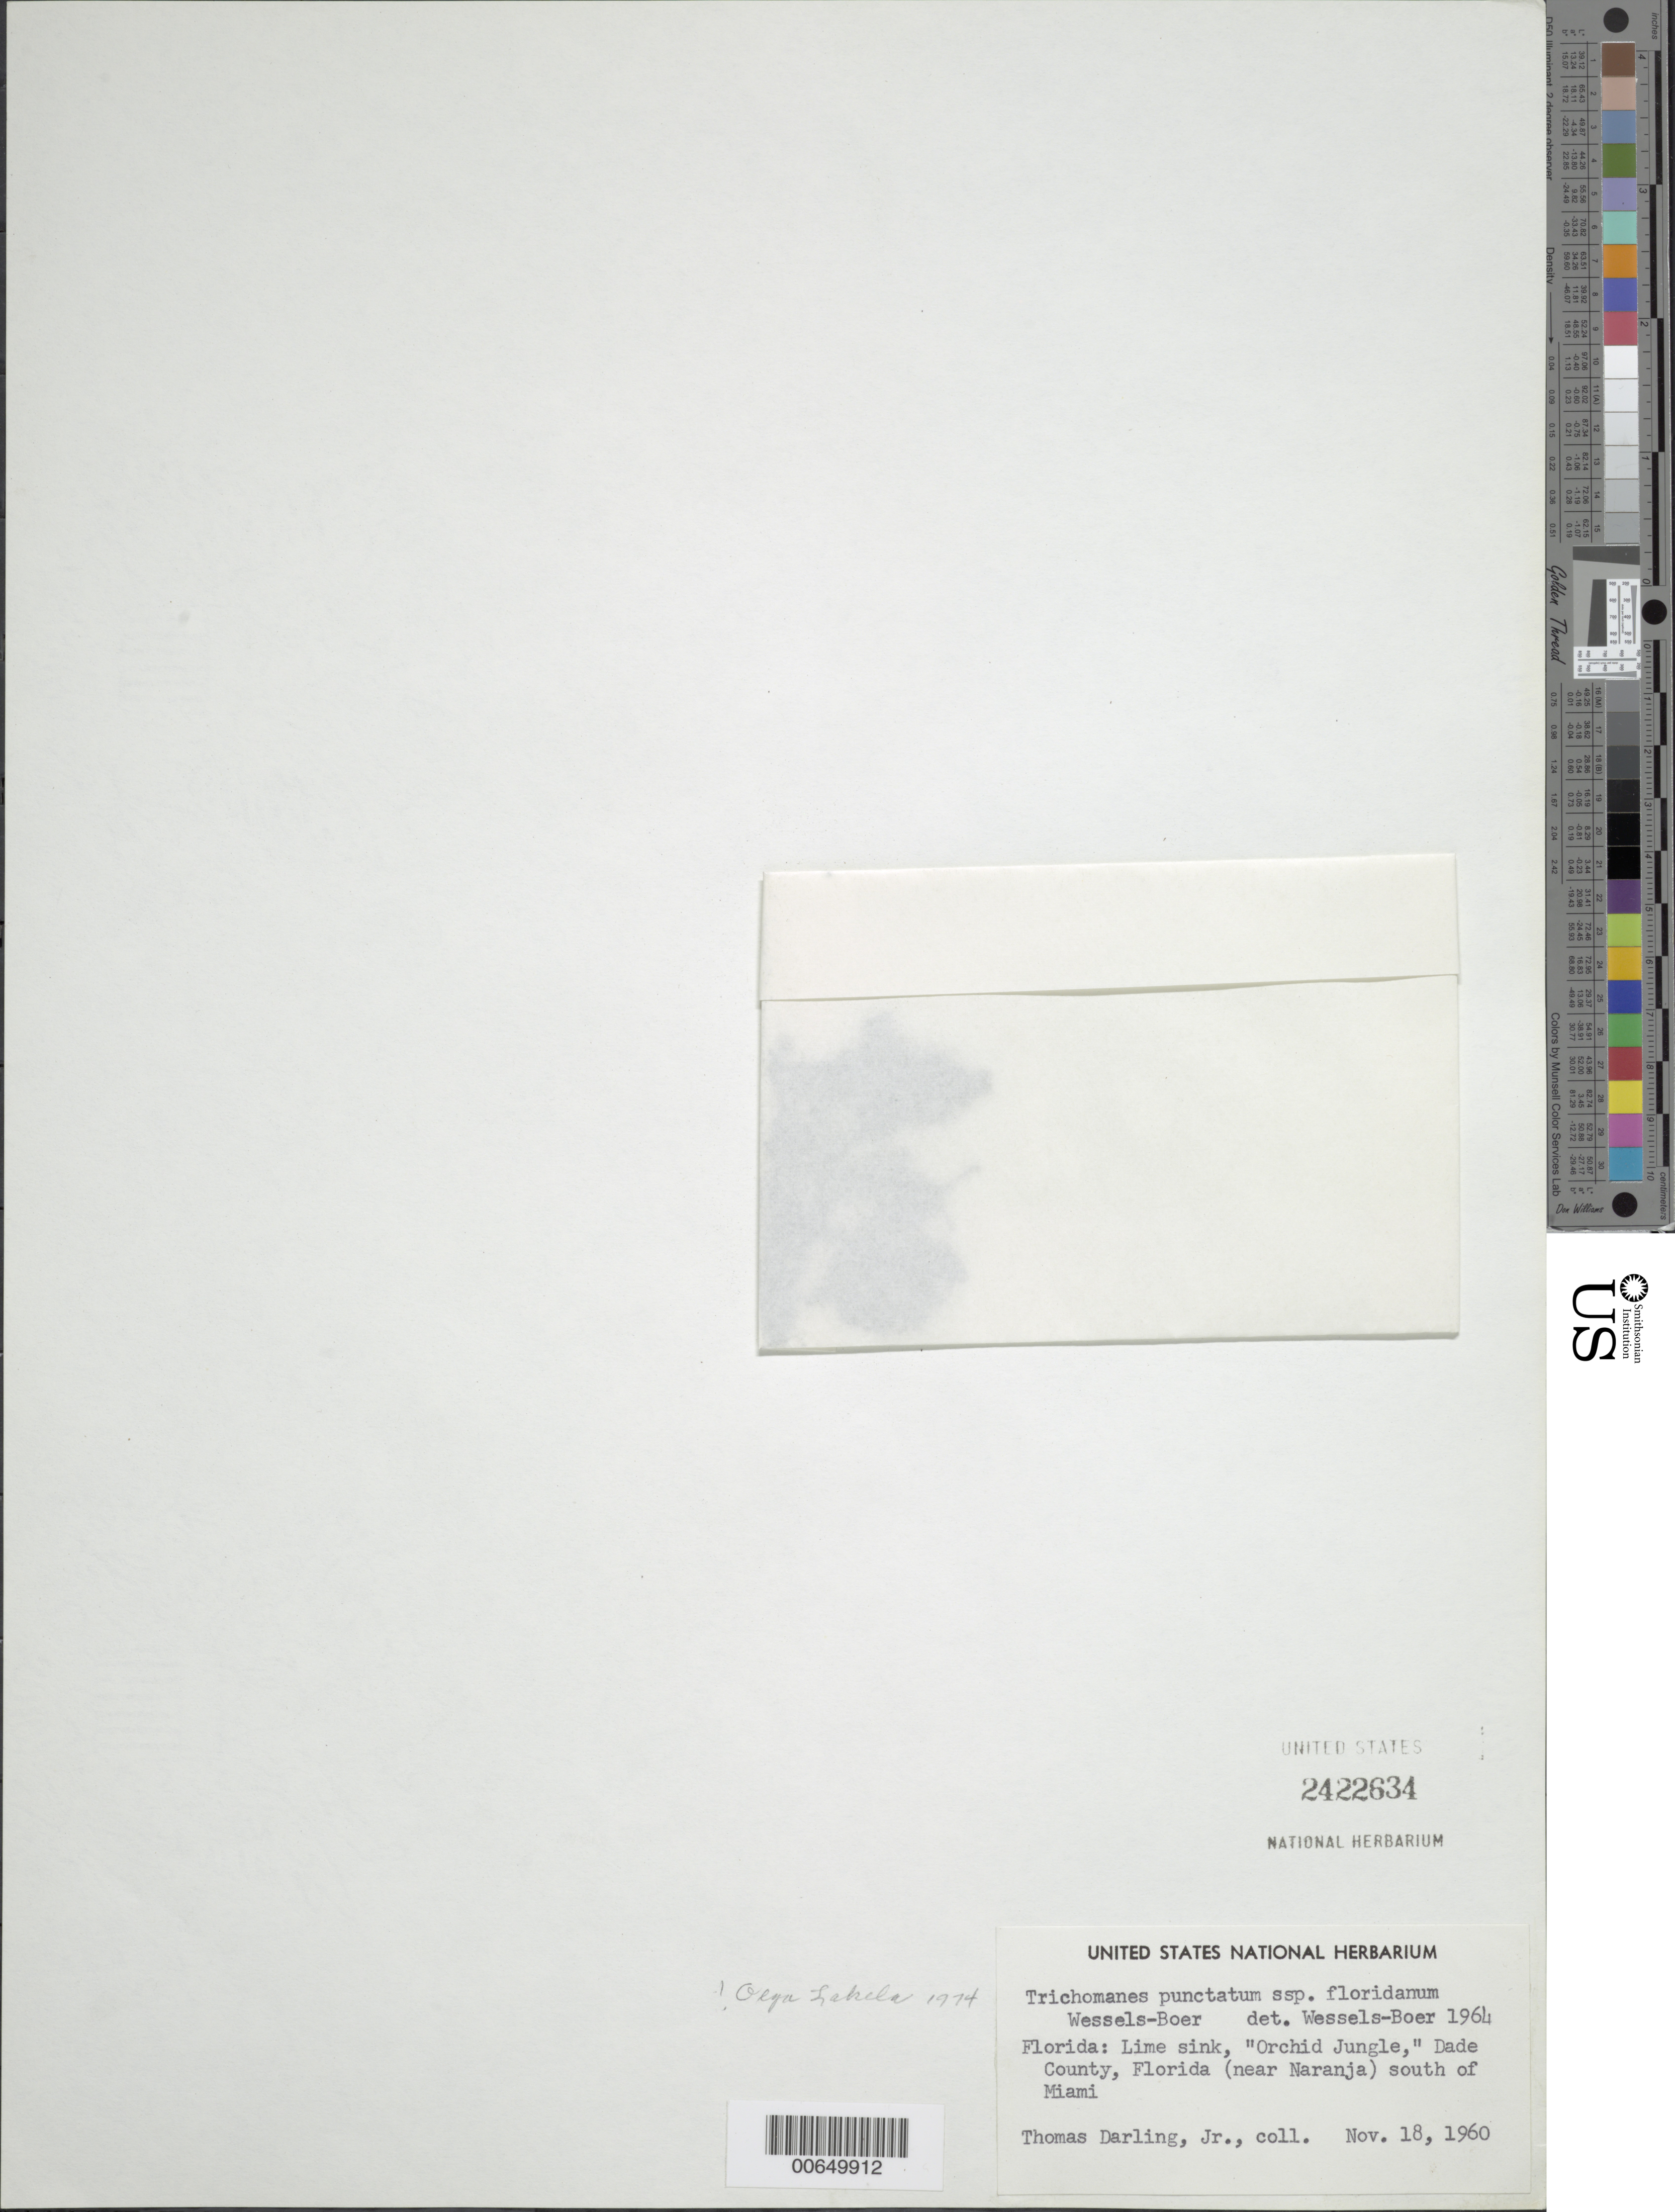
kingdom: Plantae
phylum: Tracheophyta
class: Polypodiopsida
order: Hymenophyllales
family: Hymenophyllaceae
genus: Didymoglossum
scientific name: Didymoglossum punctatum subsp. floridanum comb. nov., ined 2015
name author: (Poir.) Desv.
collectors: T. Darling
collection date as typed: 18 Nov 1960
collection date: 1960-11-18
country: United States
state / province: Florida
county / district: Dade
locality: "Orchid Jungle". (Near Naranja) south of Miami.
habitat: Lime sink.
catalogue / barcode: US 2422634